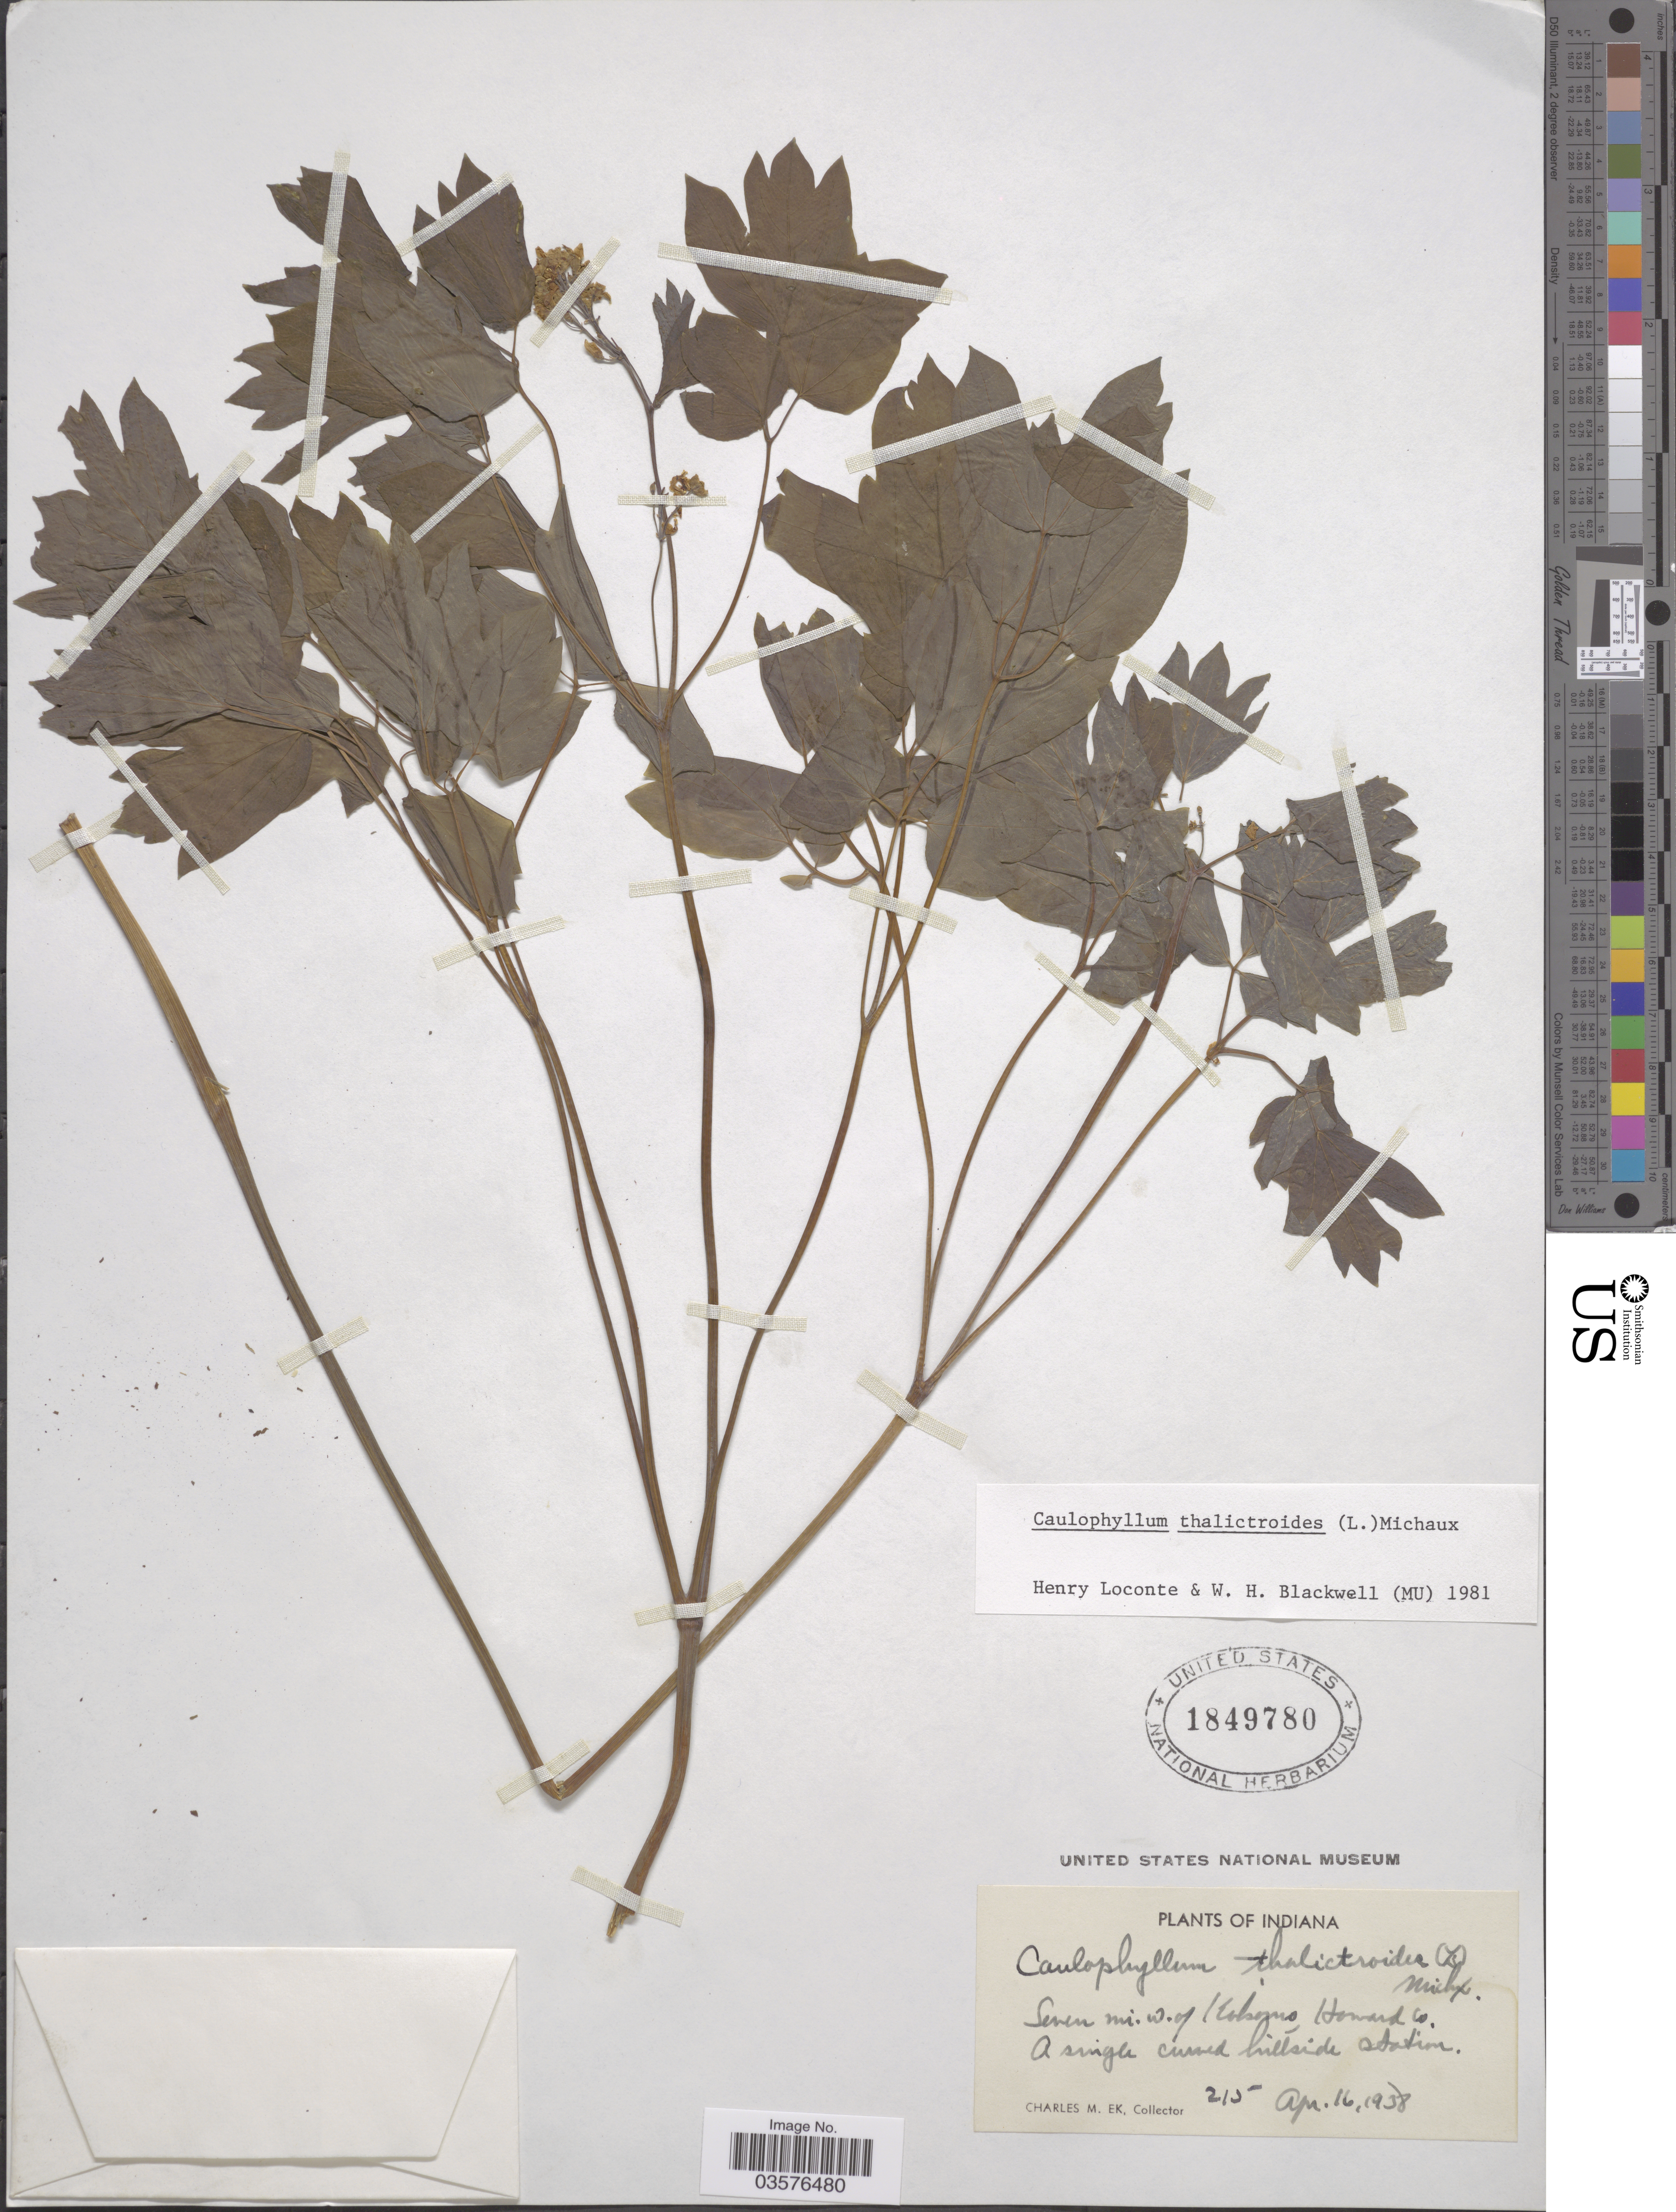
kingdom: Plantae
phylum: Tracheophyta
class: Magnoliopsida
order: Ranunculales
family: Berberidaceae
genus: Caulophyllum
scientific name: Caulophyllum thalictroides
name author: (L.) Michx.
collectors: C. Ek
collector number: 215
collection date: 1938-04-16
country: United States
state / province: Indiana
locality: Seven mi. W. of KoKomo, Howard Co.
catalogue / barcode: US 1849780